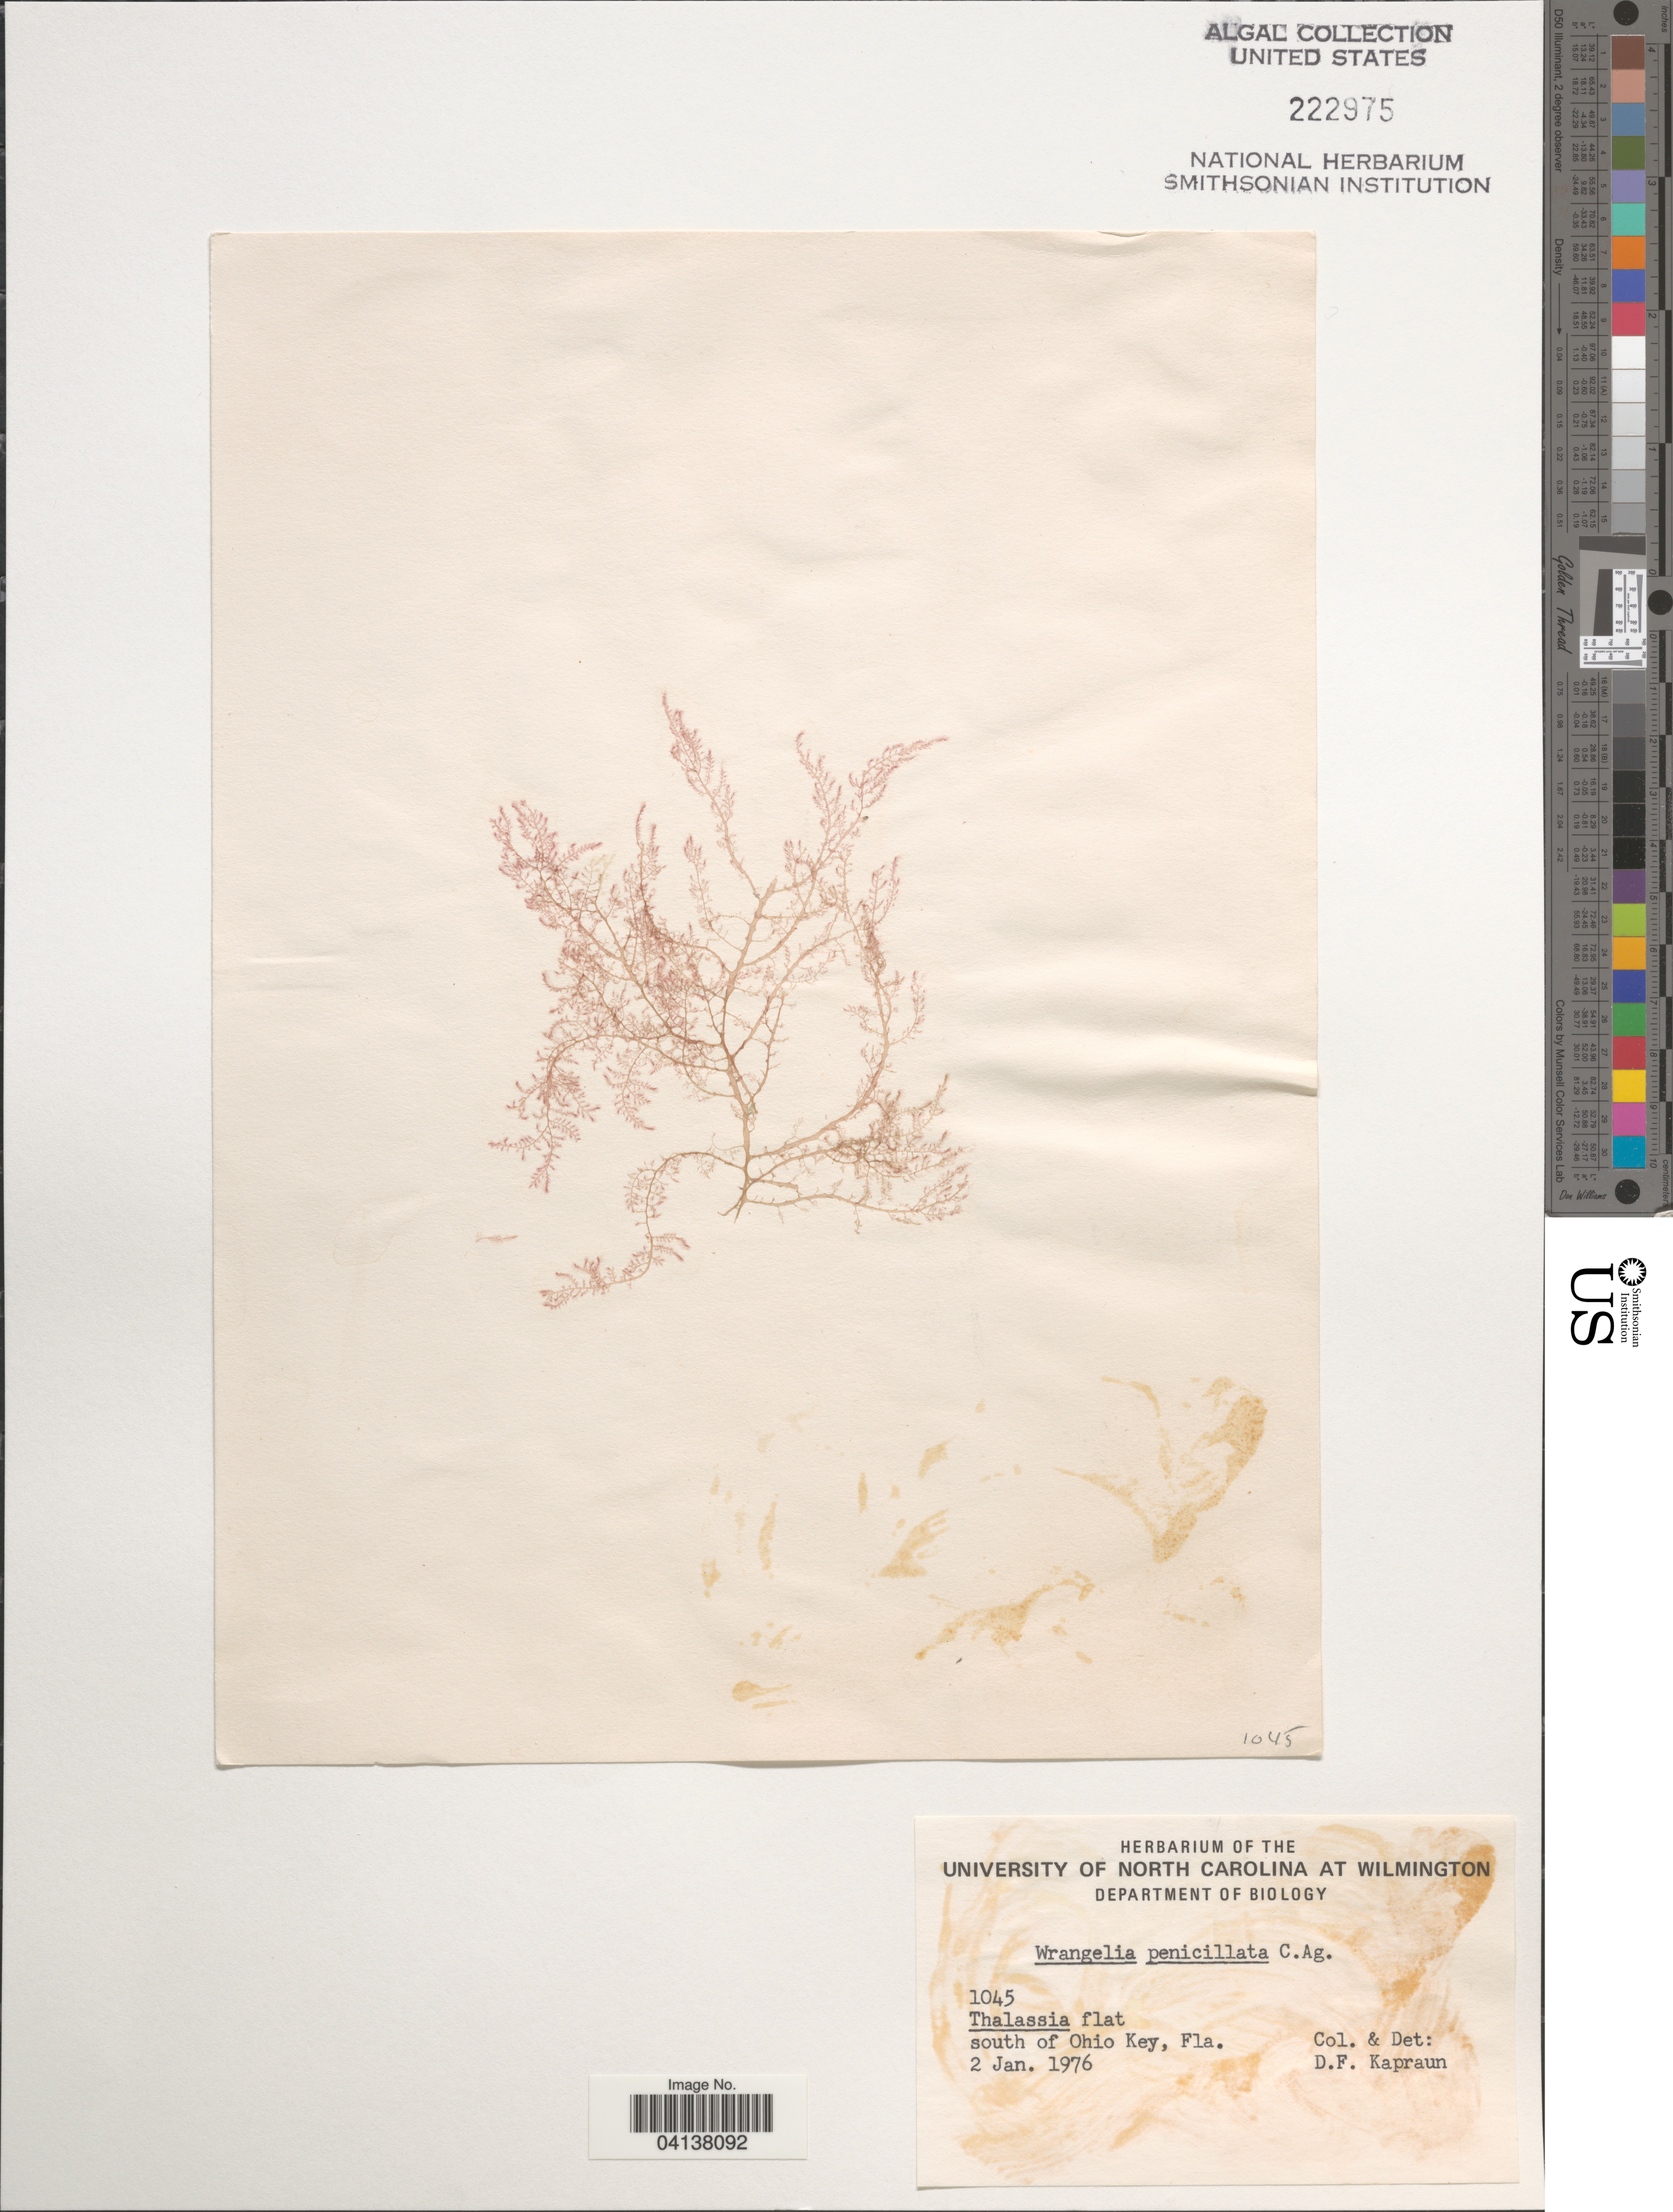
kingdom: Plantae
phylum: Rhodophyta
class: Florideophyceae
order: Ceramiales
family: Wrangeliaceae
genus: Wrangelia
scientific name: Wrangelia penicillata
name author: (C. Agardh) C. Agardh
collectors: D. F. Kapraun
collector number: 1045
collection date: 1976-01-02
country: United States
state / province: Florida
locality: South of Ohio Key.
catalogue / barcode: US 222975